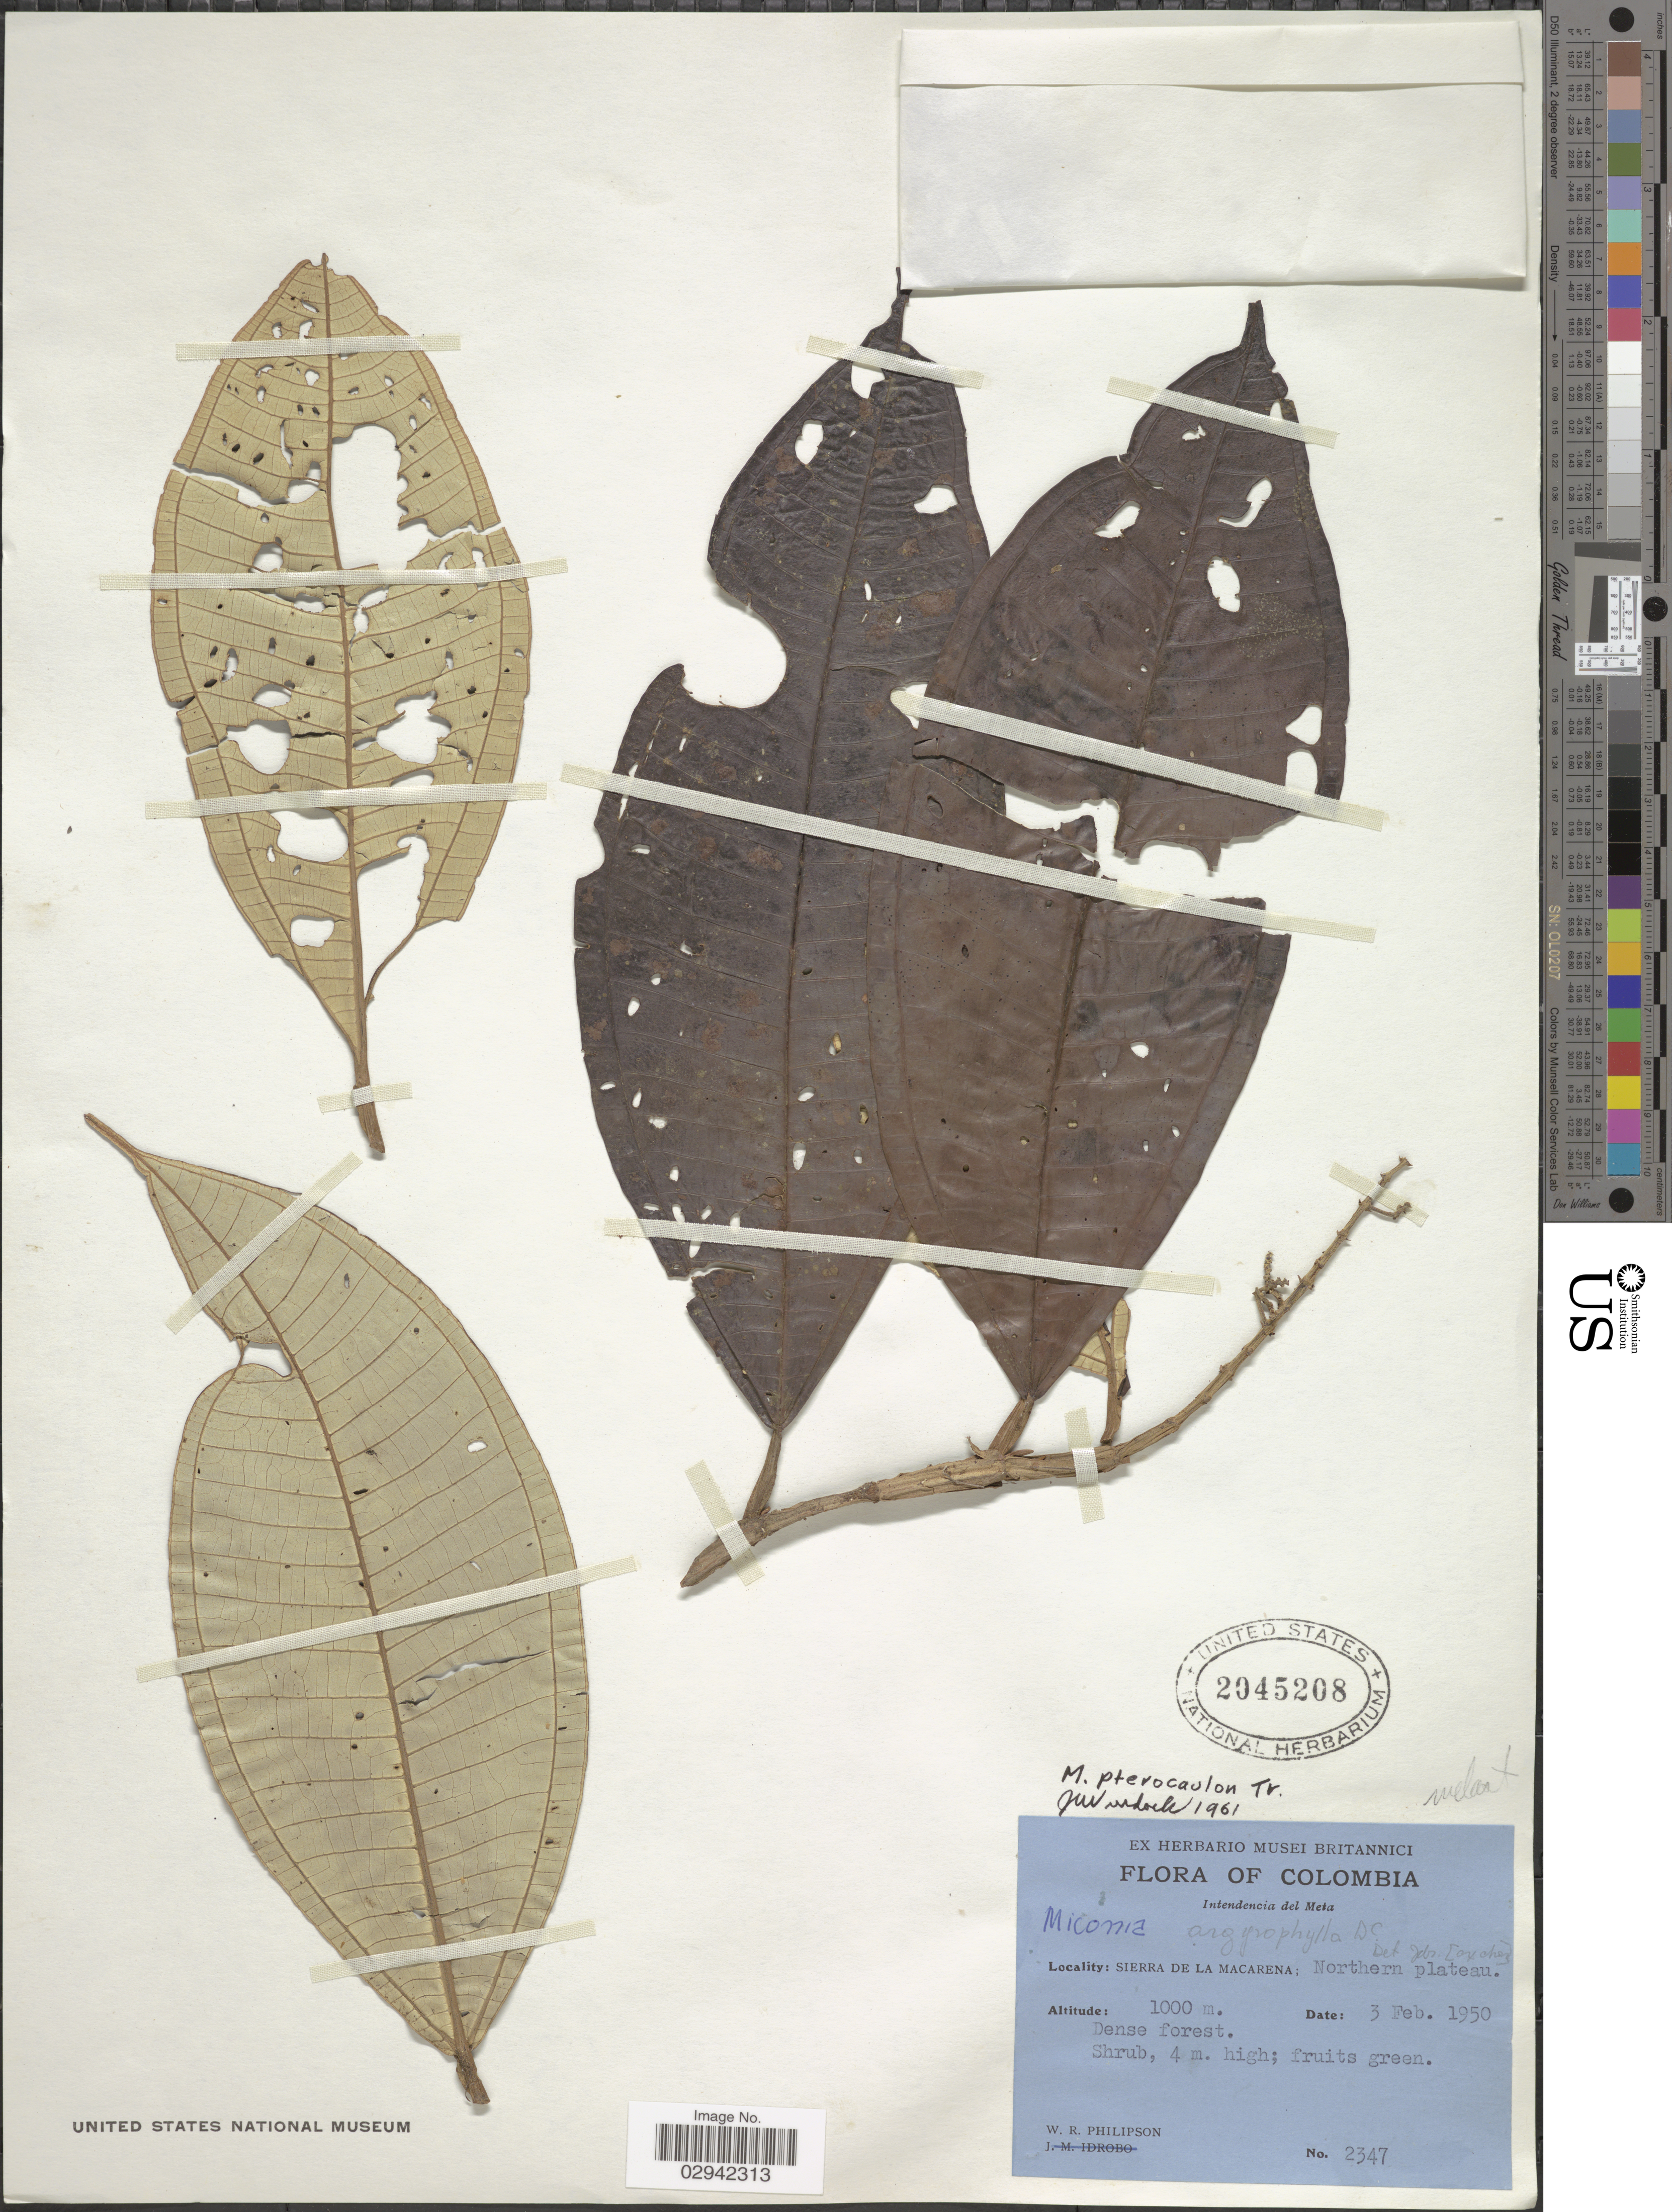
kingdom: Plantae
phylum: Tracheophyta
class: Magnoliopsida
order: Myrtales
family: Melastomataceae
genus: Miconia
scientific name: Miconia pterocaulon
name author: Triana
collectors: W. R. Philipson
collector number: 2347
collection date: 1950-02-03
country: Colombia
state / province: Meta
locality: Sierra de la Macarena; Northern plateau.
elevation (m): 1000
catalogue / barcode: US 2045208